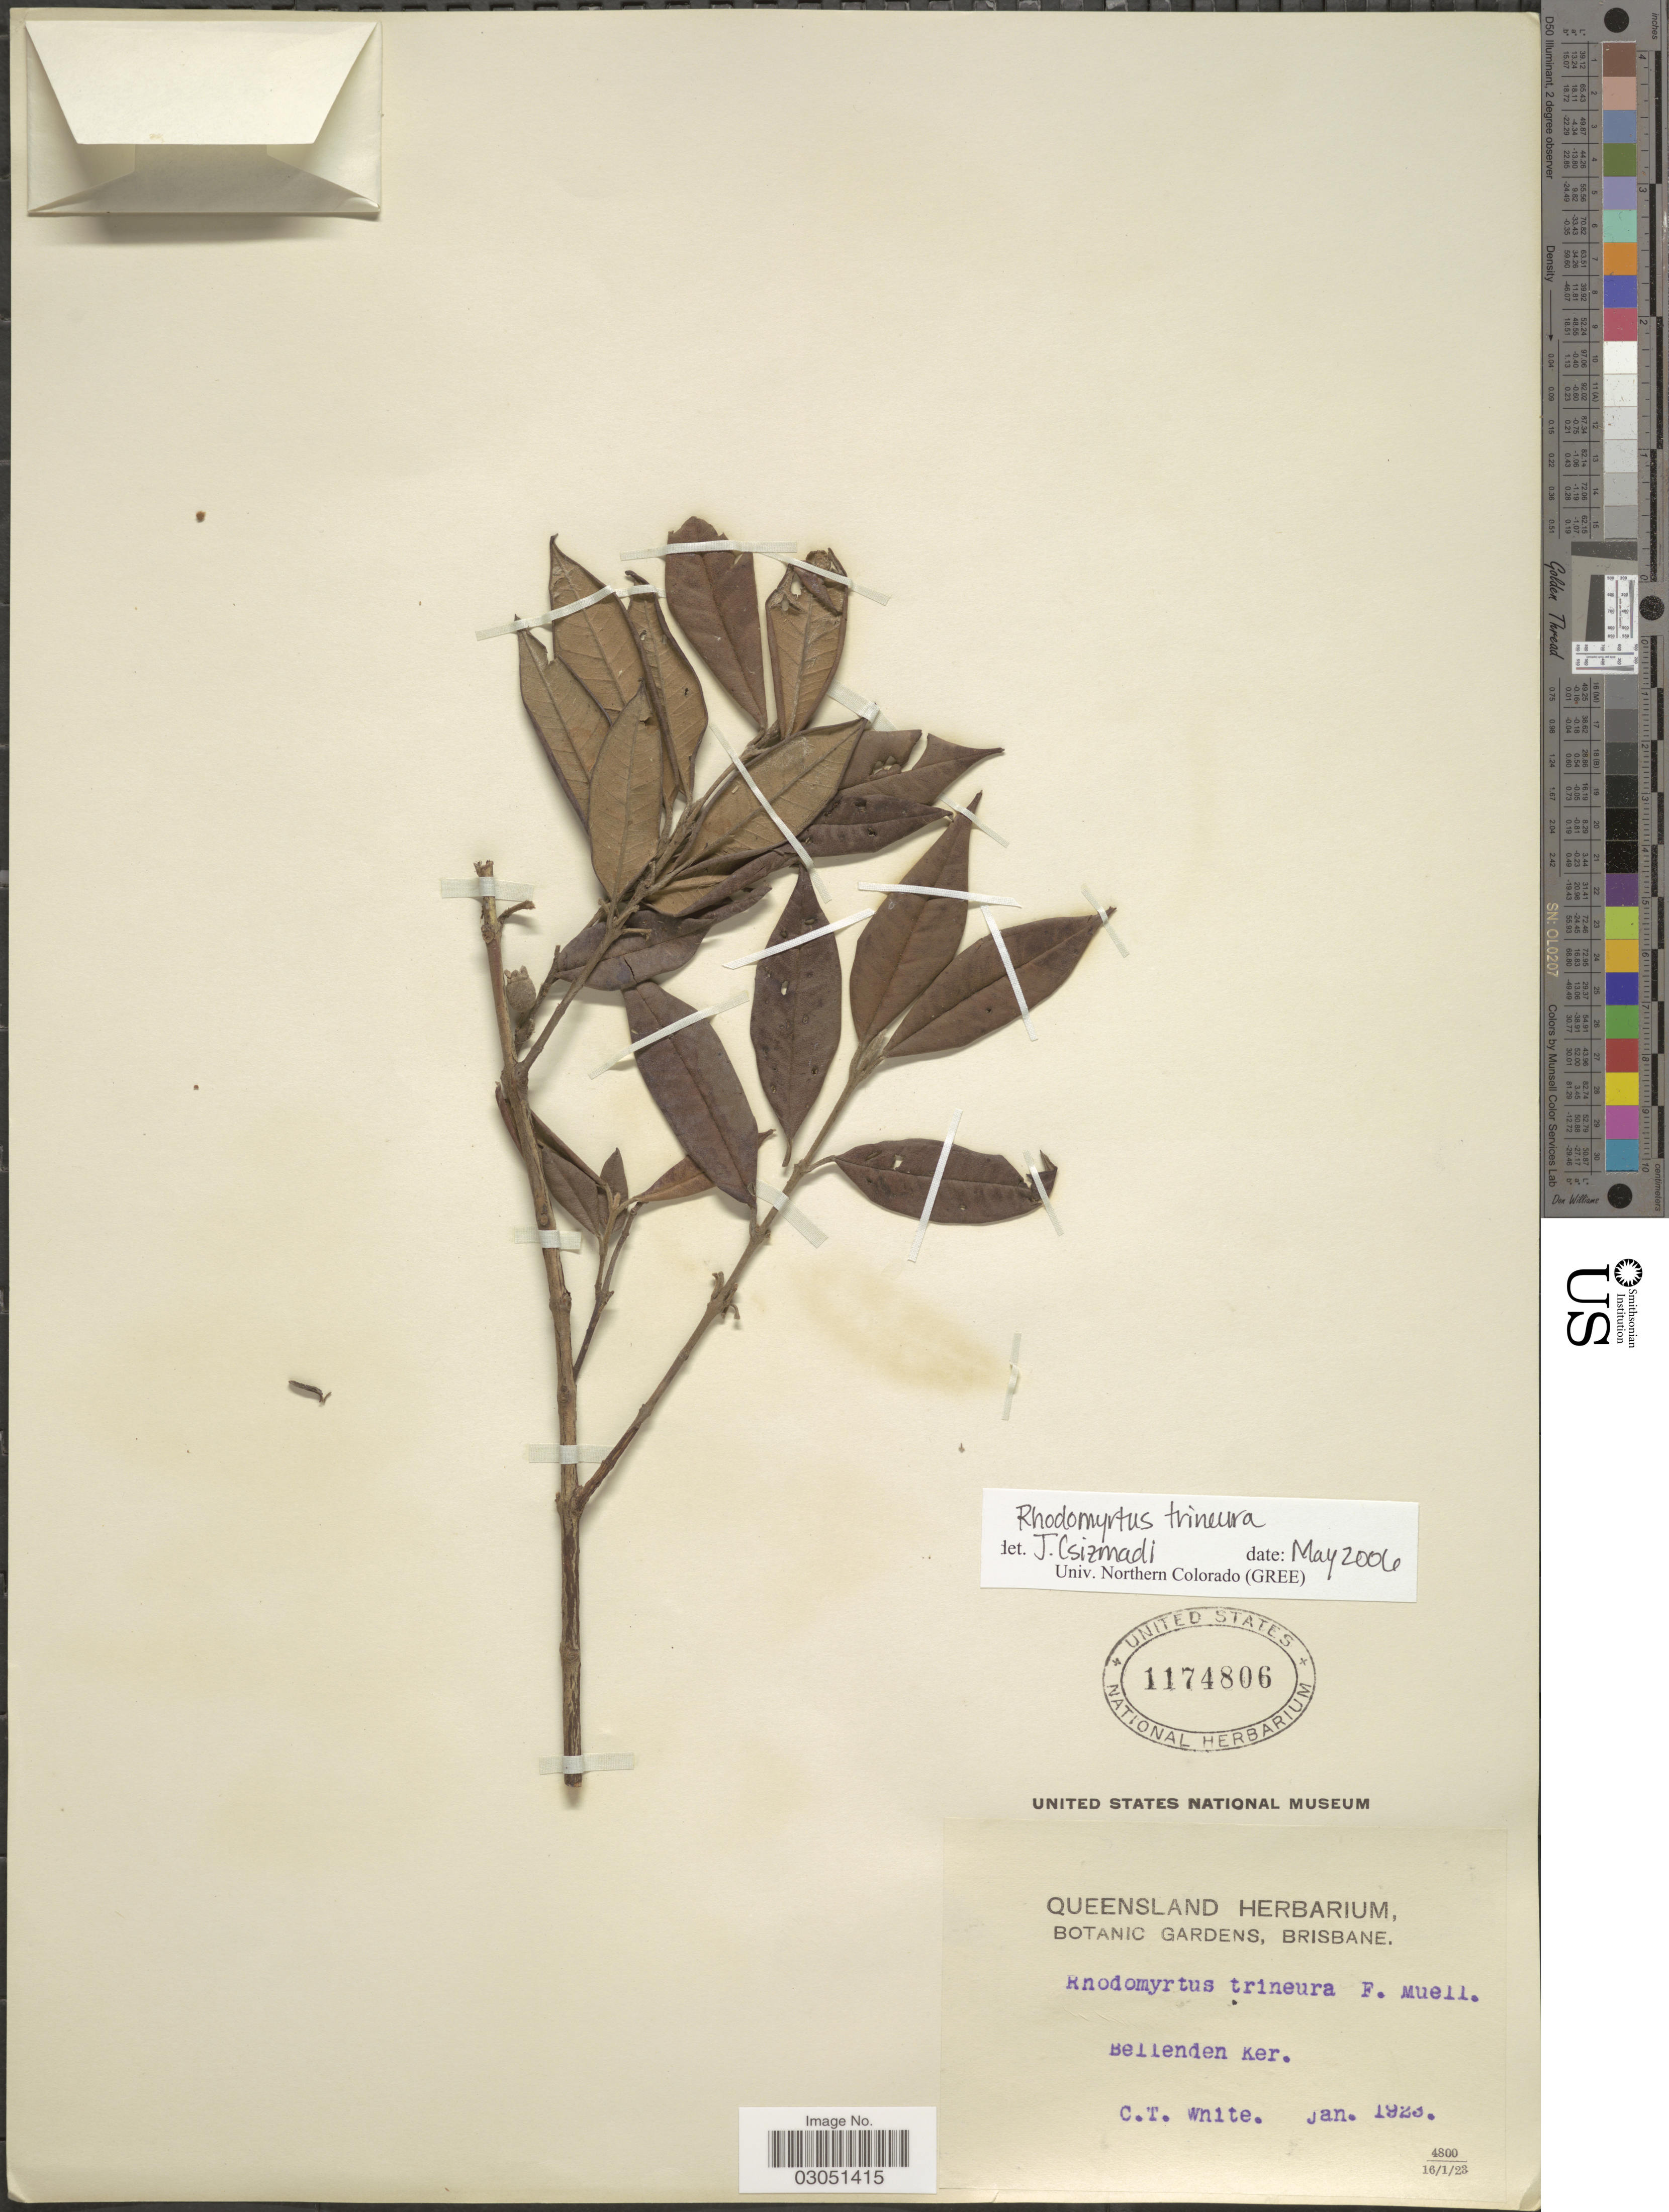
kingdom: Plantae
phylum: Tracheophyta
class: Magnoliopsida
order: Myrtales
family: Myrtaceae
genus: Rhodomyrtus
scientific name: Rhodomyrtus trineura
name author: (F. Muell.) Benth.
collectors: C. T. White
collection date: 1923-01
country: Australia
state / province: Queensland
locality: Bellenden Ker.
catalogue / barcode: US 1174806